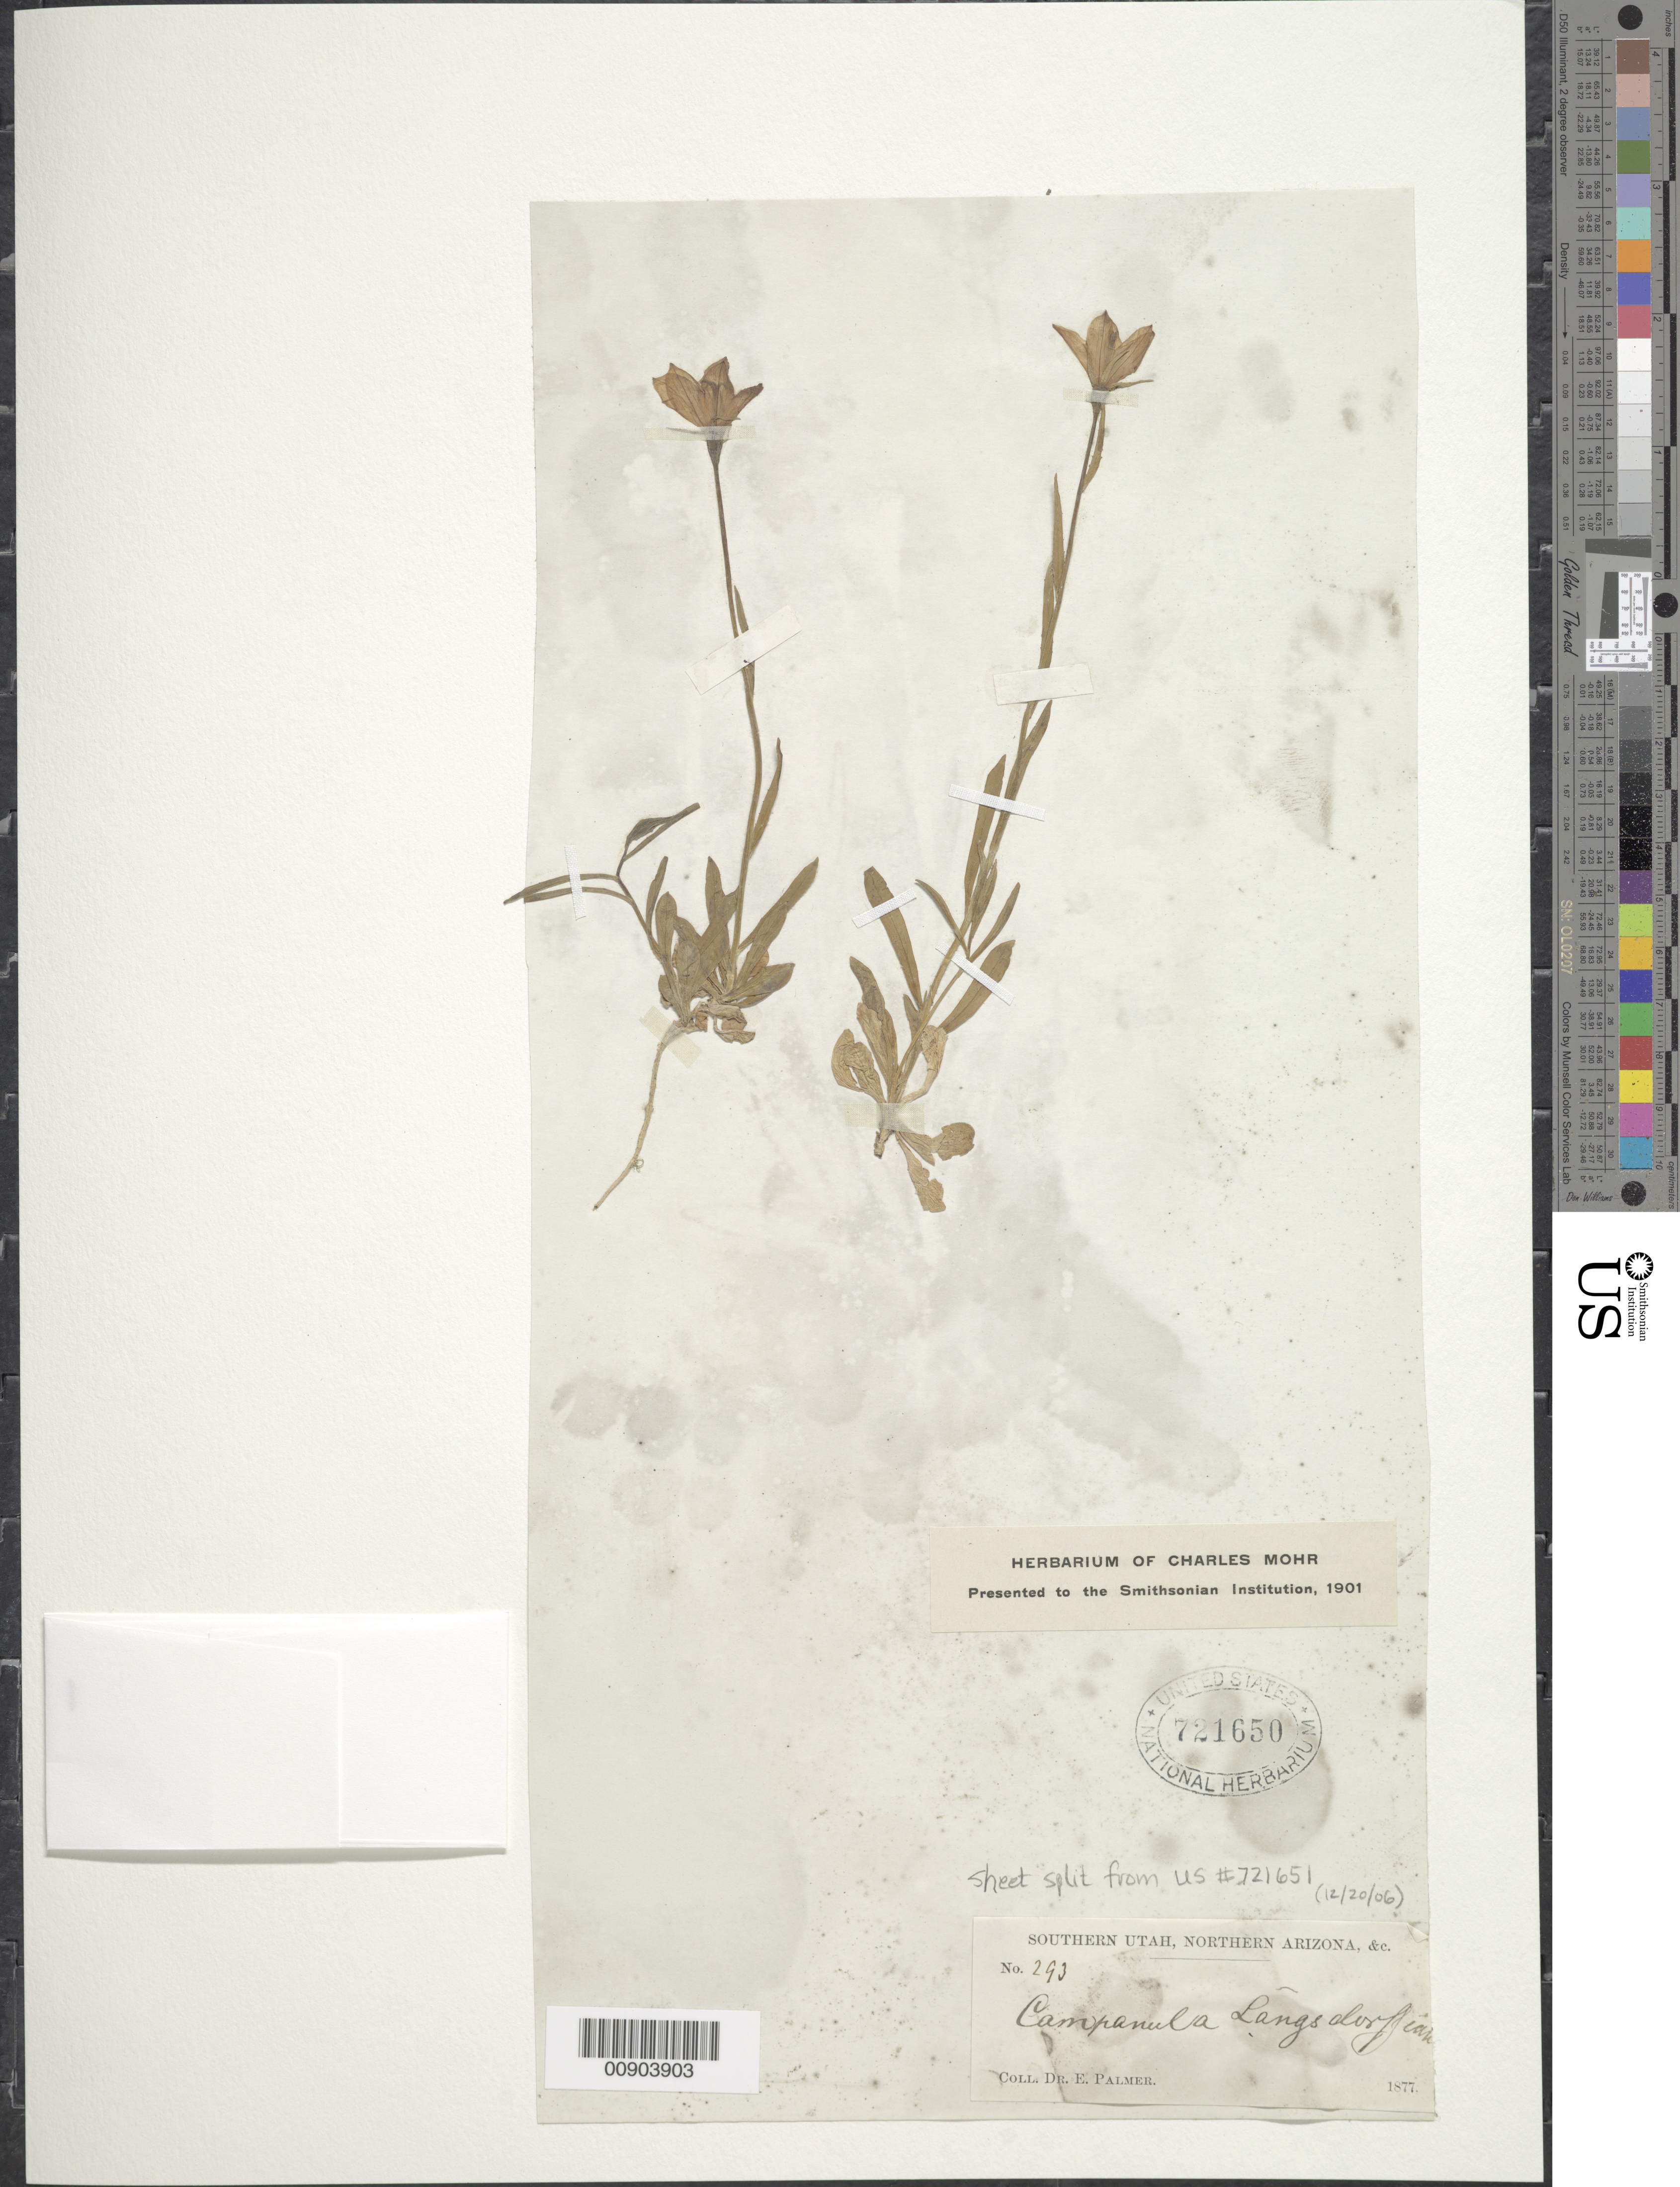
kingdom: Plantae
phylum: Tracheophyta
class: Magnoliopsida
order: Asterales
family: Campanulaceae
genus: Campanula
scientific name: Campanula rotundifolia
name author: L.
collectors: E. Palmer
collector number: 293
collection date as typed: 1877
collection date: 1877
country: United States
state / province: Utah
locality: Southern Utah.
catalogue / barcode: US 721650